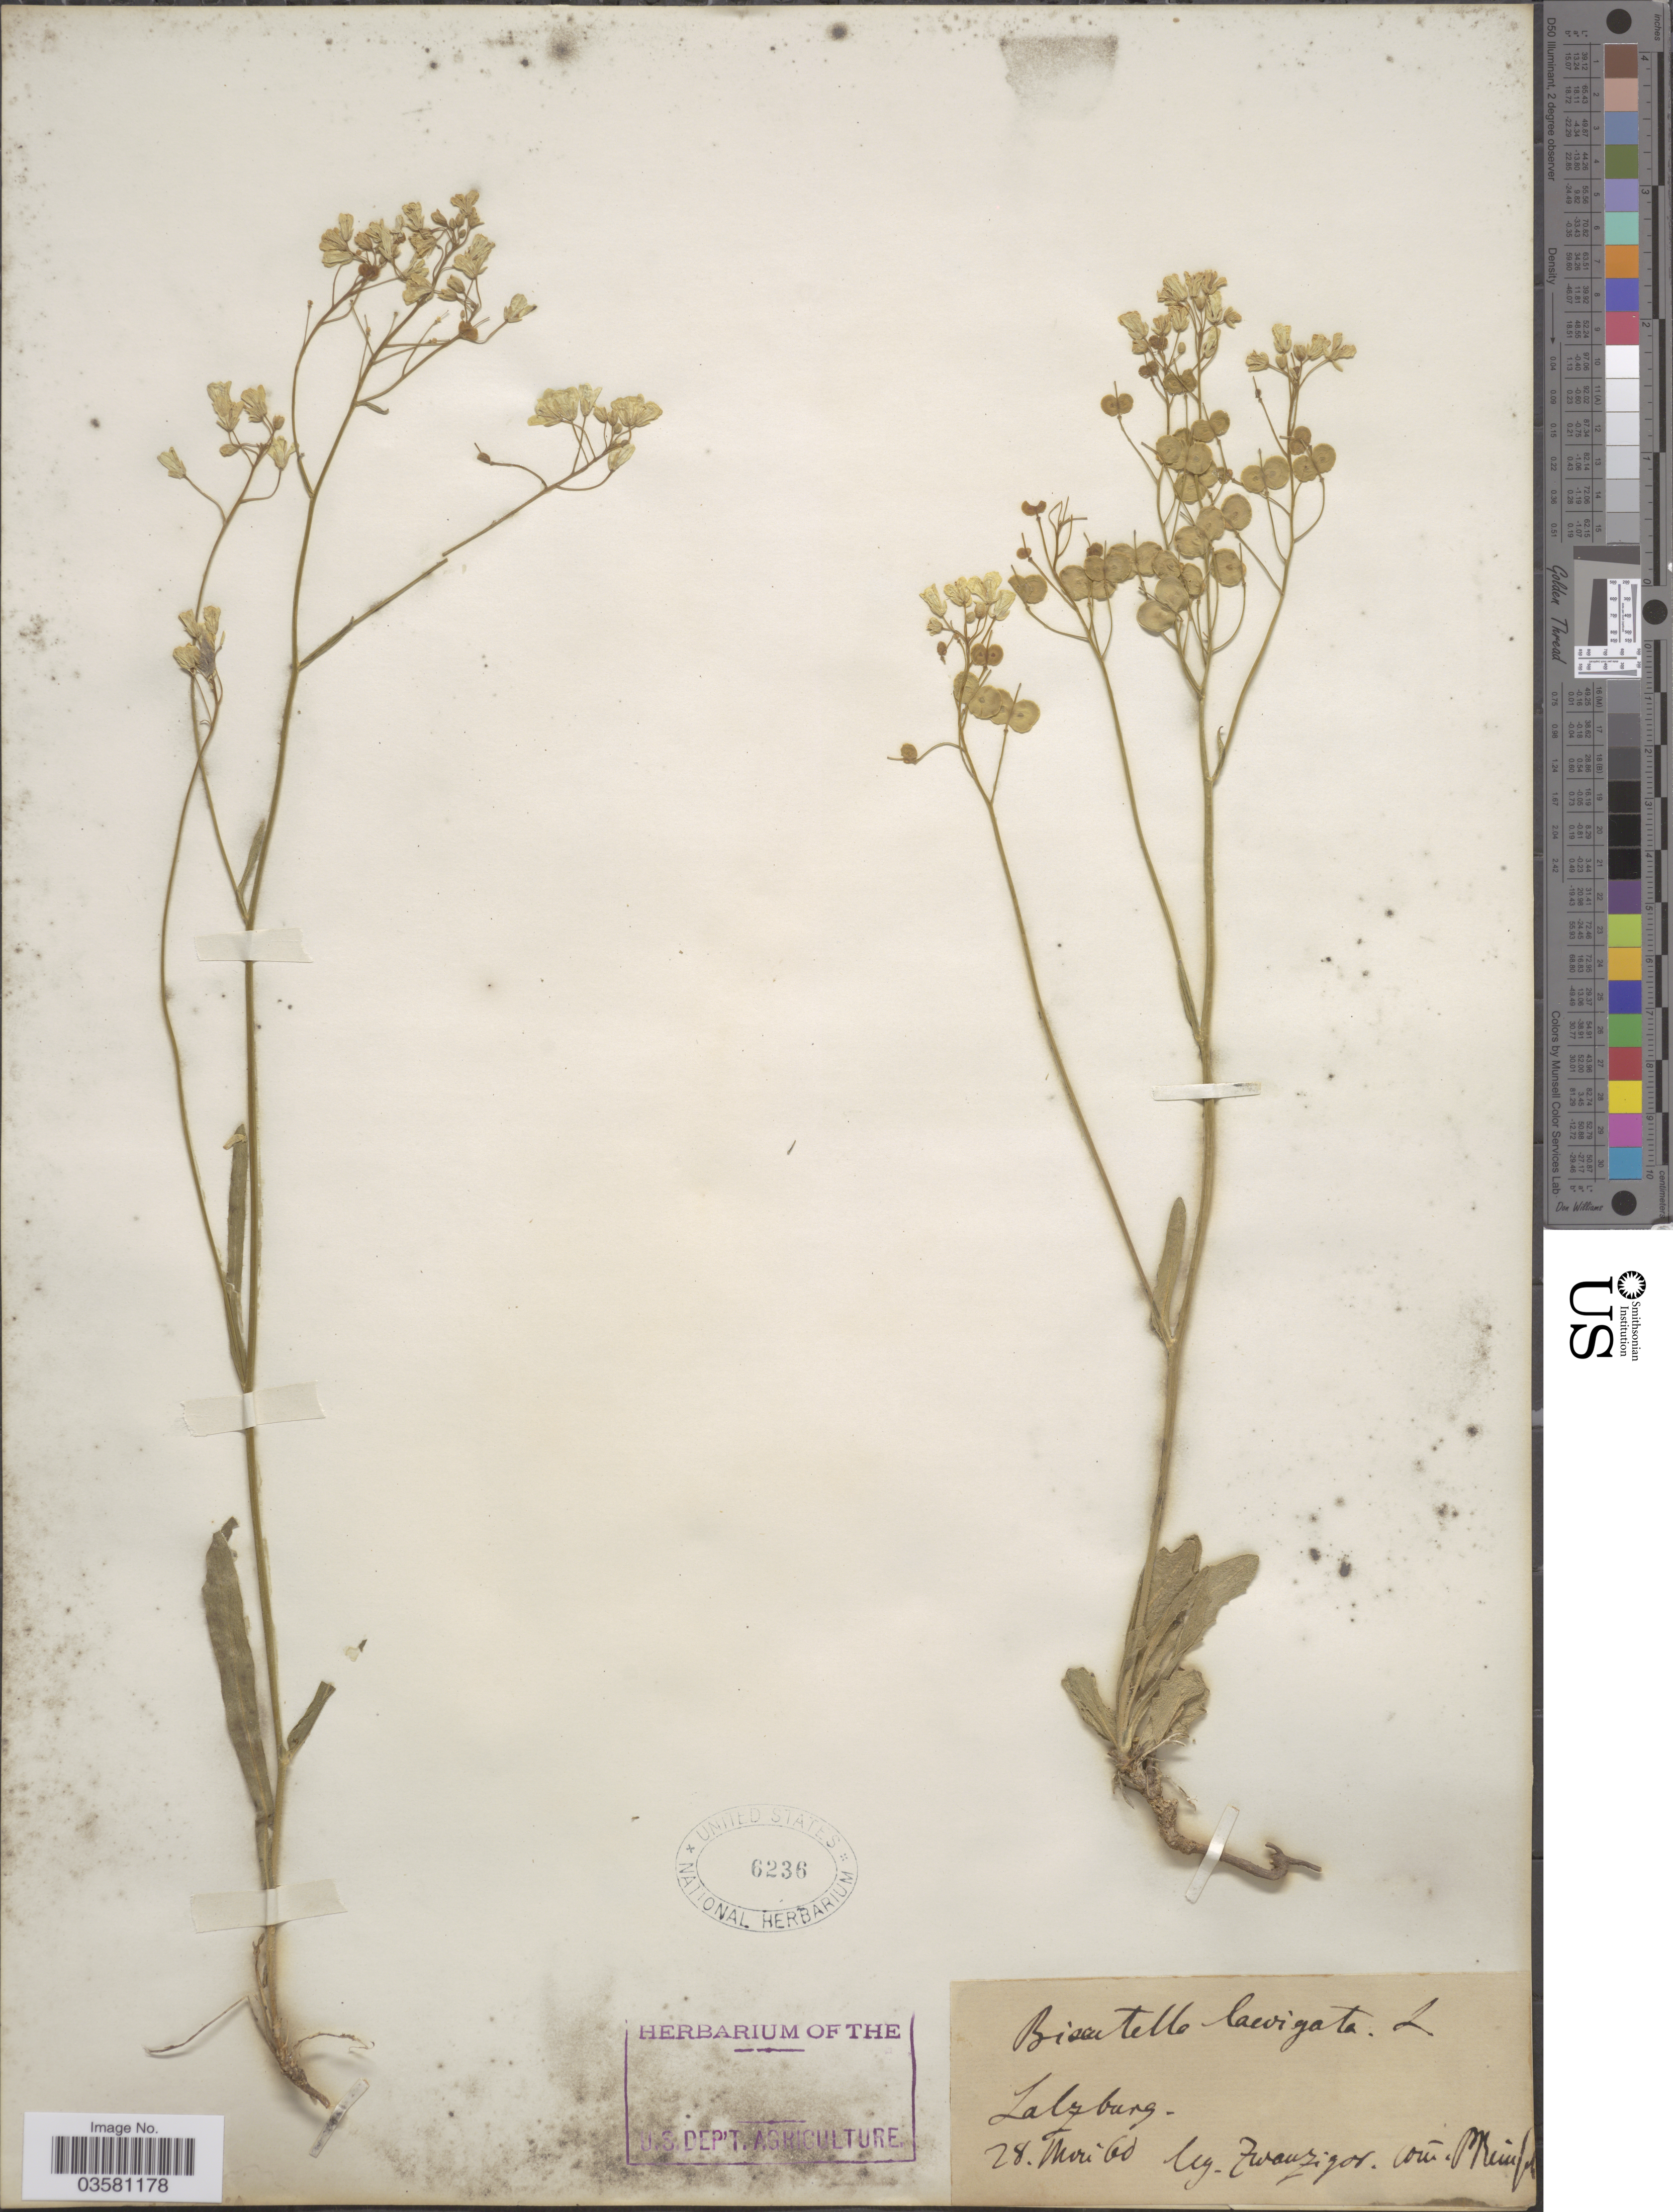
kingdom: Plantae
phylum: Tracheophyta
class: Magnoliopsida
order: Brassicales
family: Brassicaceae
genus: Biscutella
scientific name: Biscutella laevigata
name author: L.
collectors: Zwanziger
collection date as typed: Transcribed d/m/y: 28/5/60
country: Austria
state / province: Salzburg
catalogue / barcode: US 6236